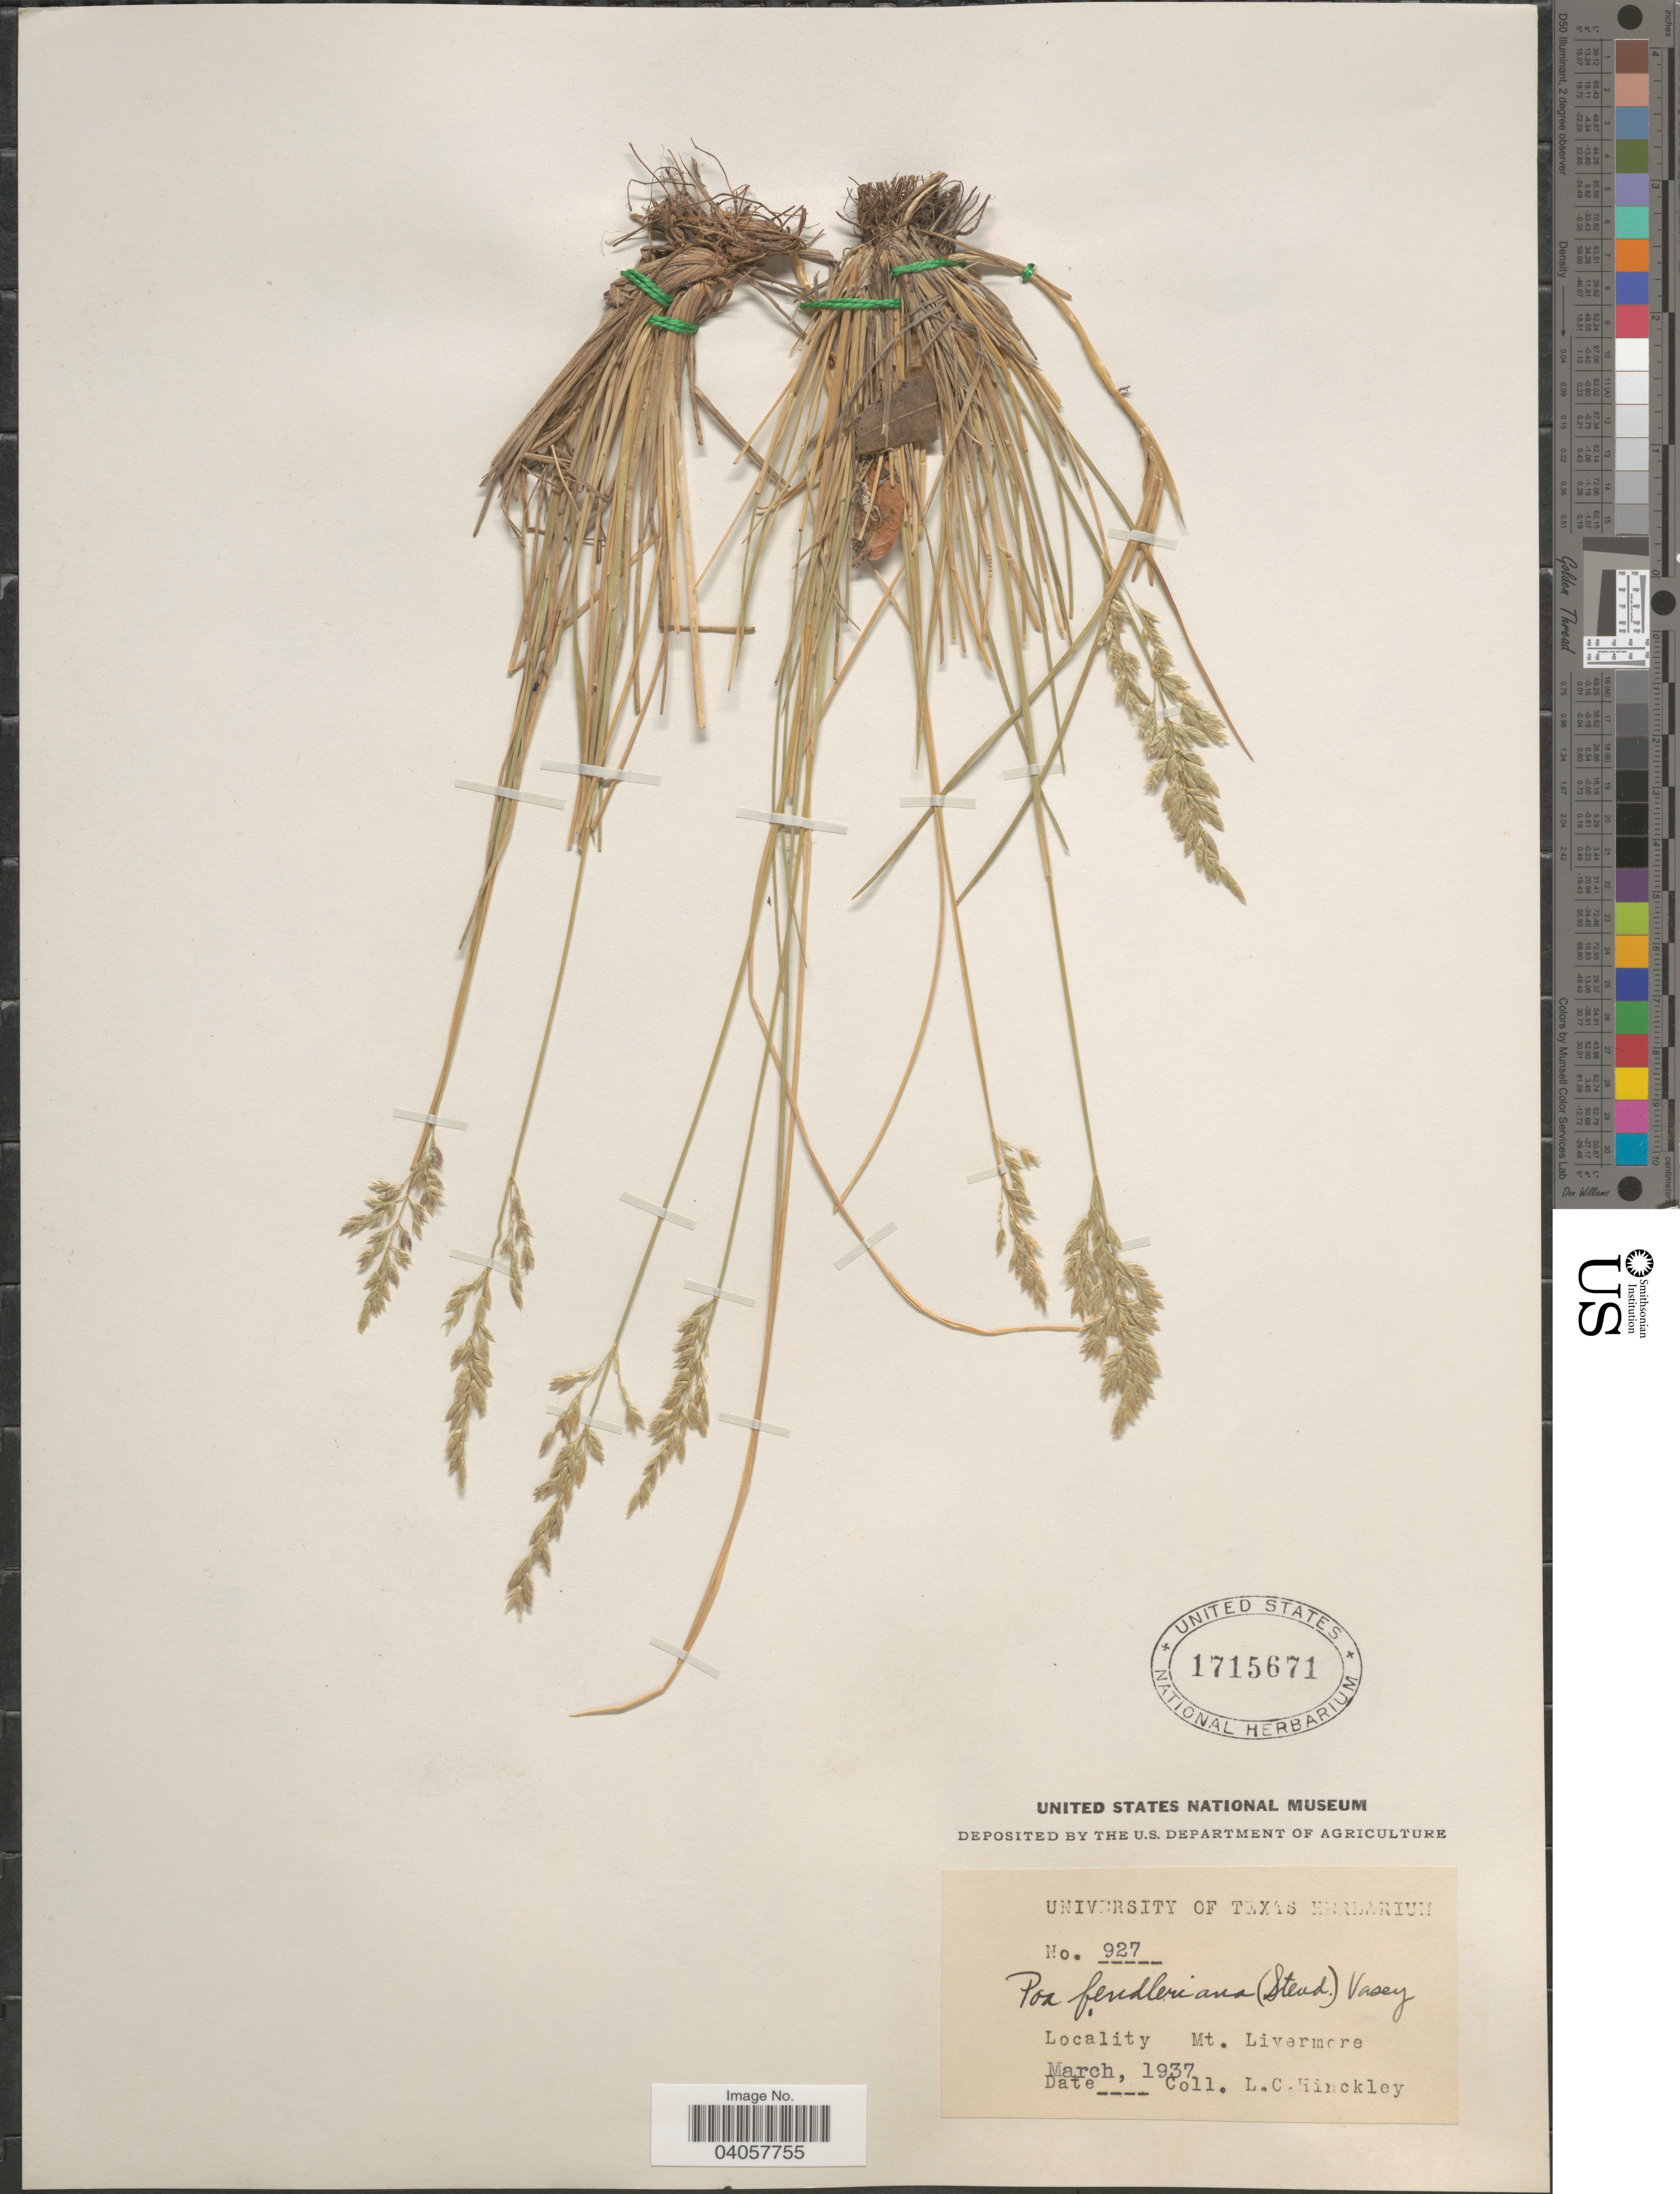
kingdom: Plantae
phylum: Tracheophyta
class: Liliopsida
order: Poales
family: Poaceae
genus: Poa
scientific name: Poa fendleriana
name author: (Steud.) Vasey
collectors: L. Hinckley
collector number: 927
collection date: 1937-03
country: United States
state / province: Texas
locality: Mt. Livermore.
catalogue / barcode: US 1715671